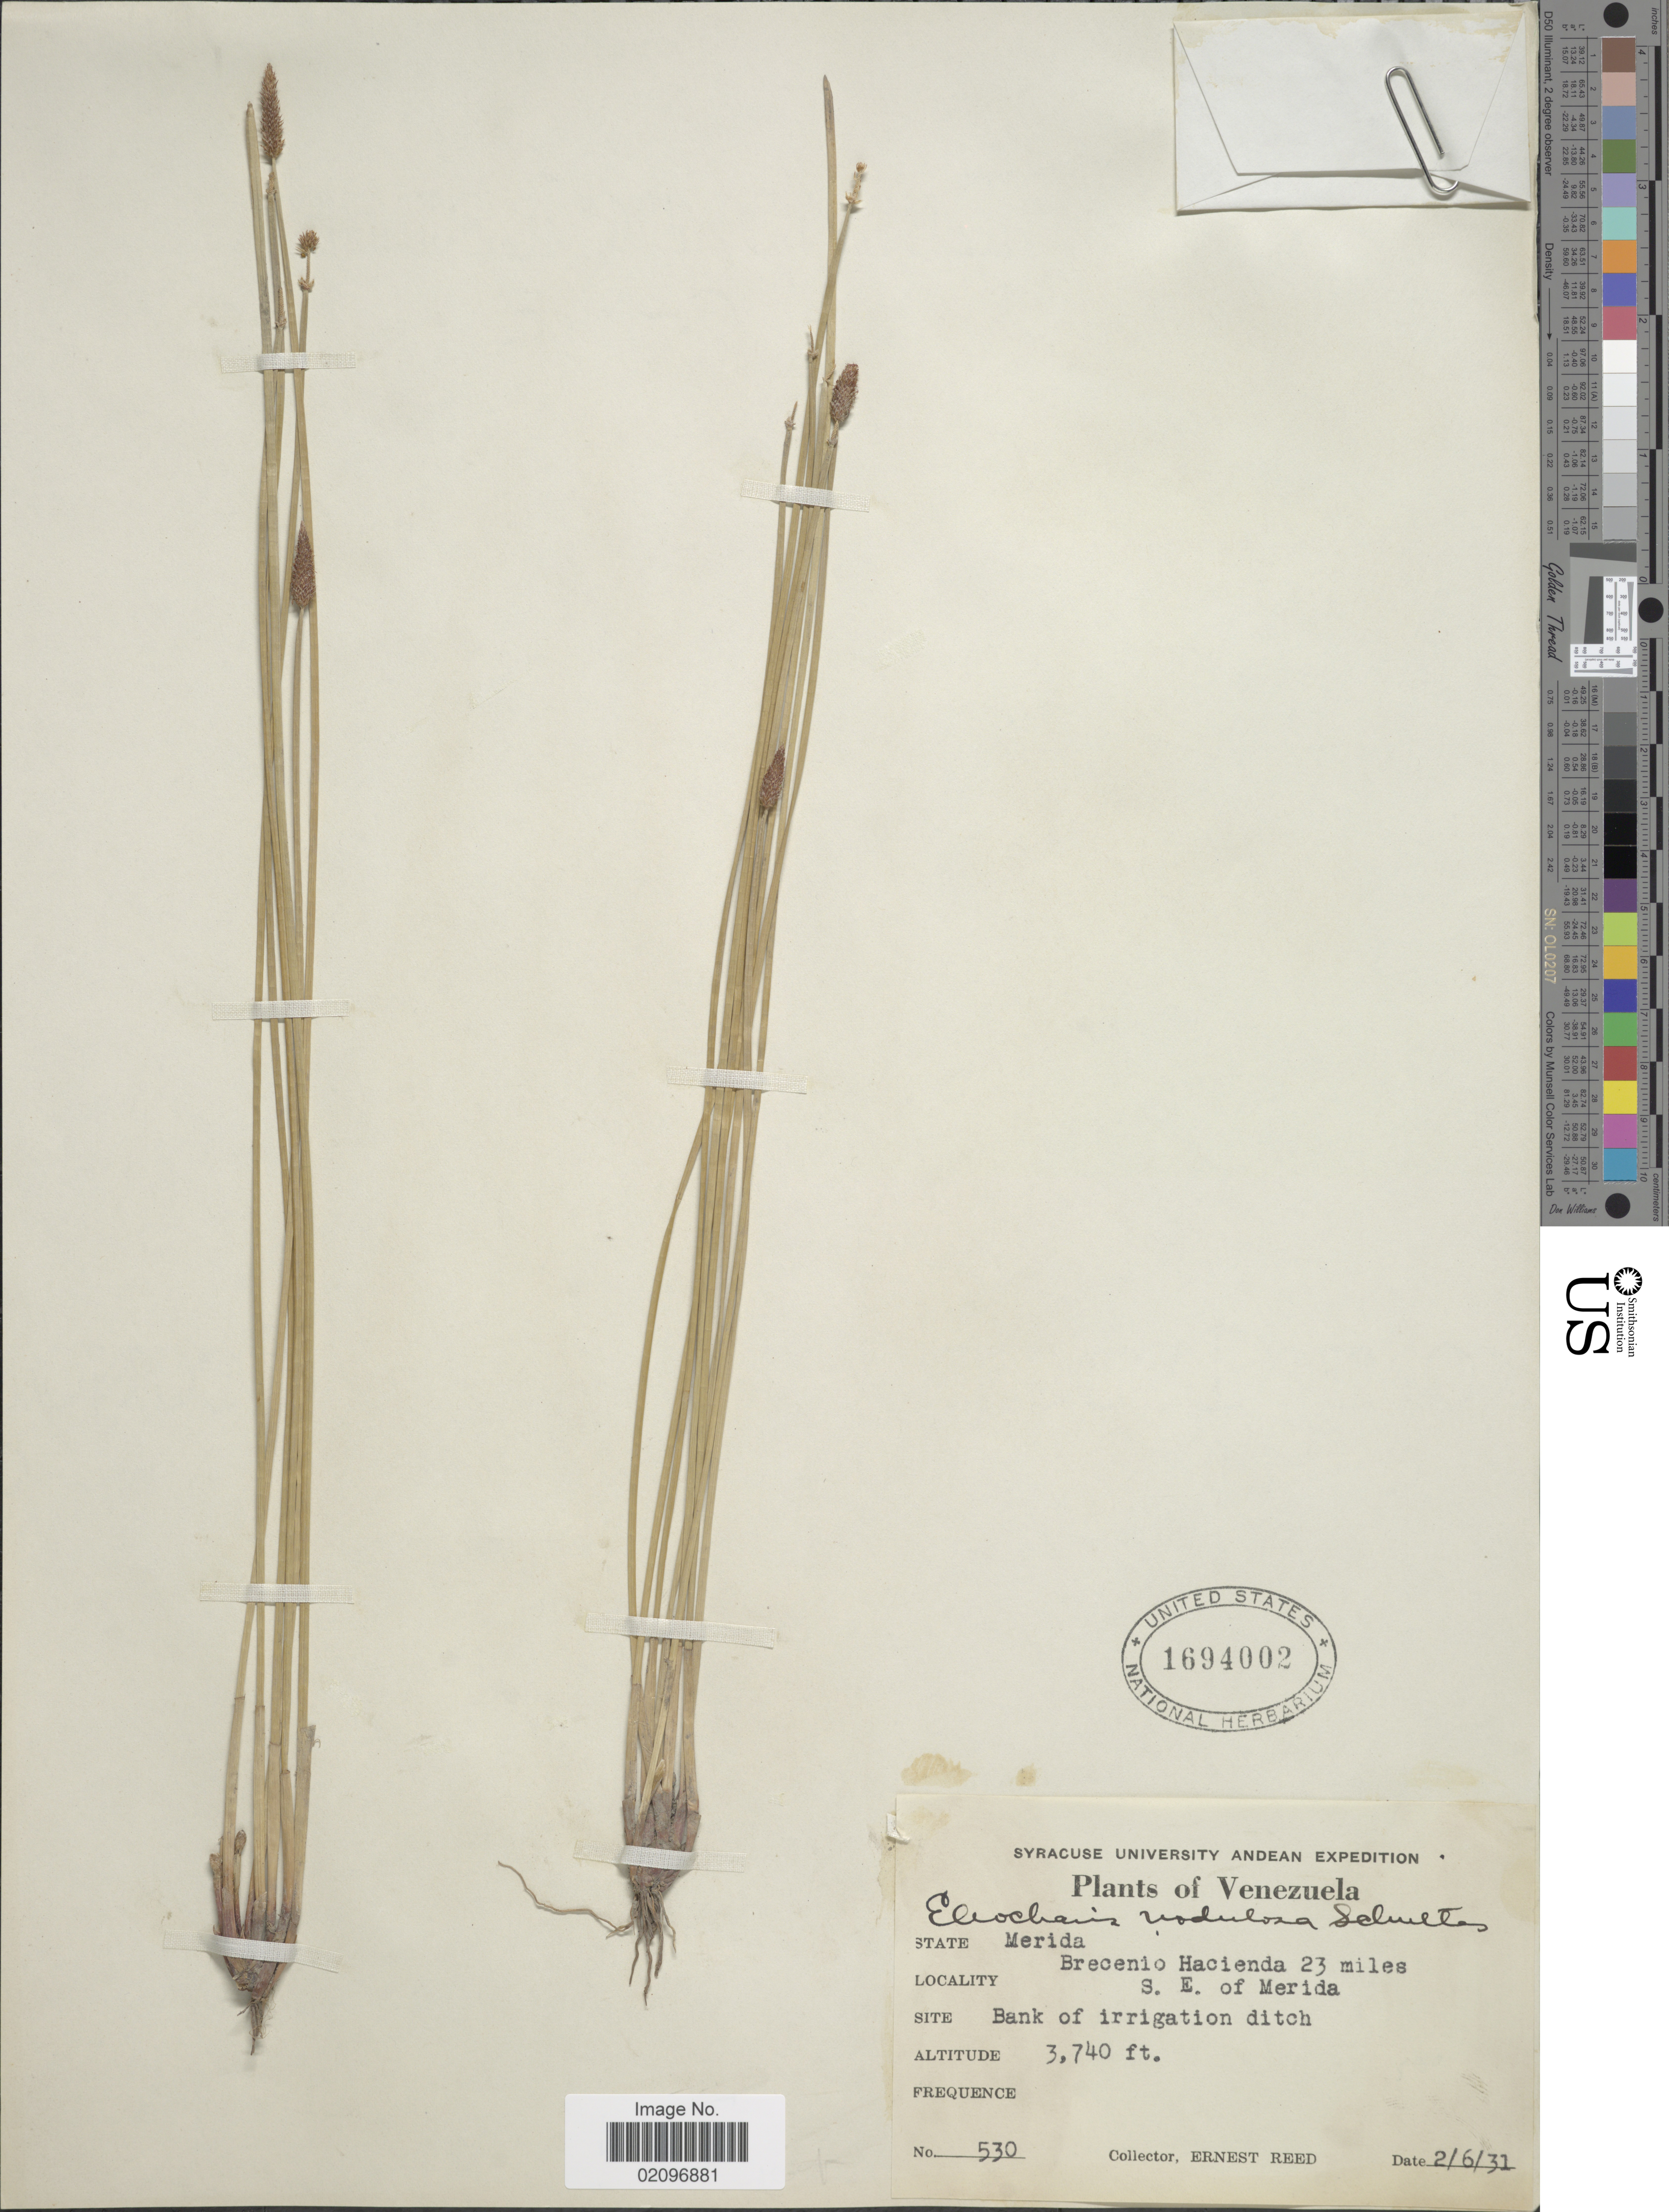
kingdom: Plantae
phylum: Tracheophyta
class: Liliopsida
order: Poales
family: Cyperaceae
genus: Eleocharis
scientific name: Eleocharis montana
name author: (Kunth) Roem. & Schult.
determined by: Strong, Mark T., (BOT), Smithsonian Institution - National Museum of Natural History (UNITED STATES)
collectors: E. Reed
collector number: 530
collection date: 1931-06-02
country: Venezuela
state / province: Mérida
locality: State Merida, Brecenio Hacienda 23 miles S. E. of Merida. Bank of irrigation ditch.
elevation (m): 1140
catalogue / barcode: US 1694002